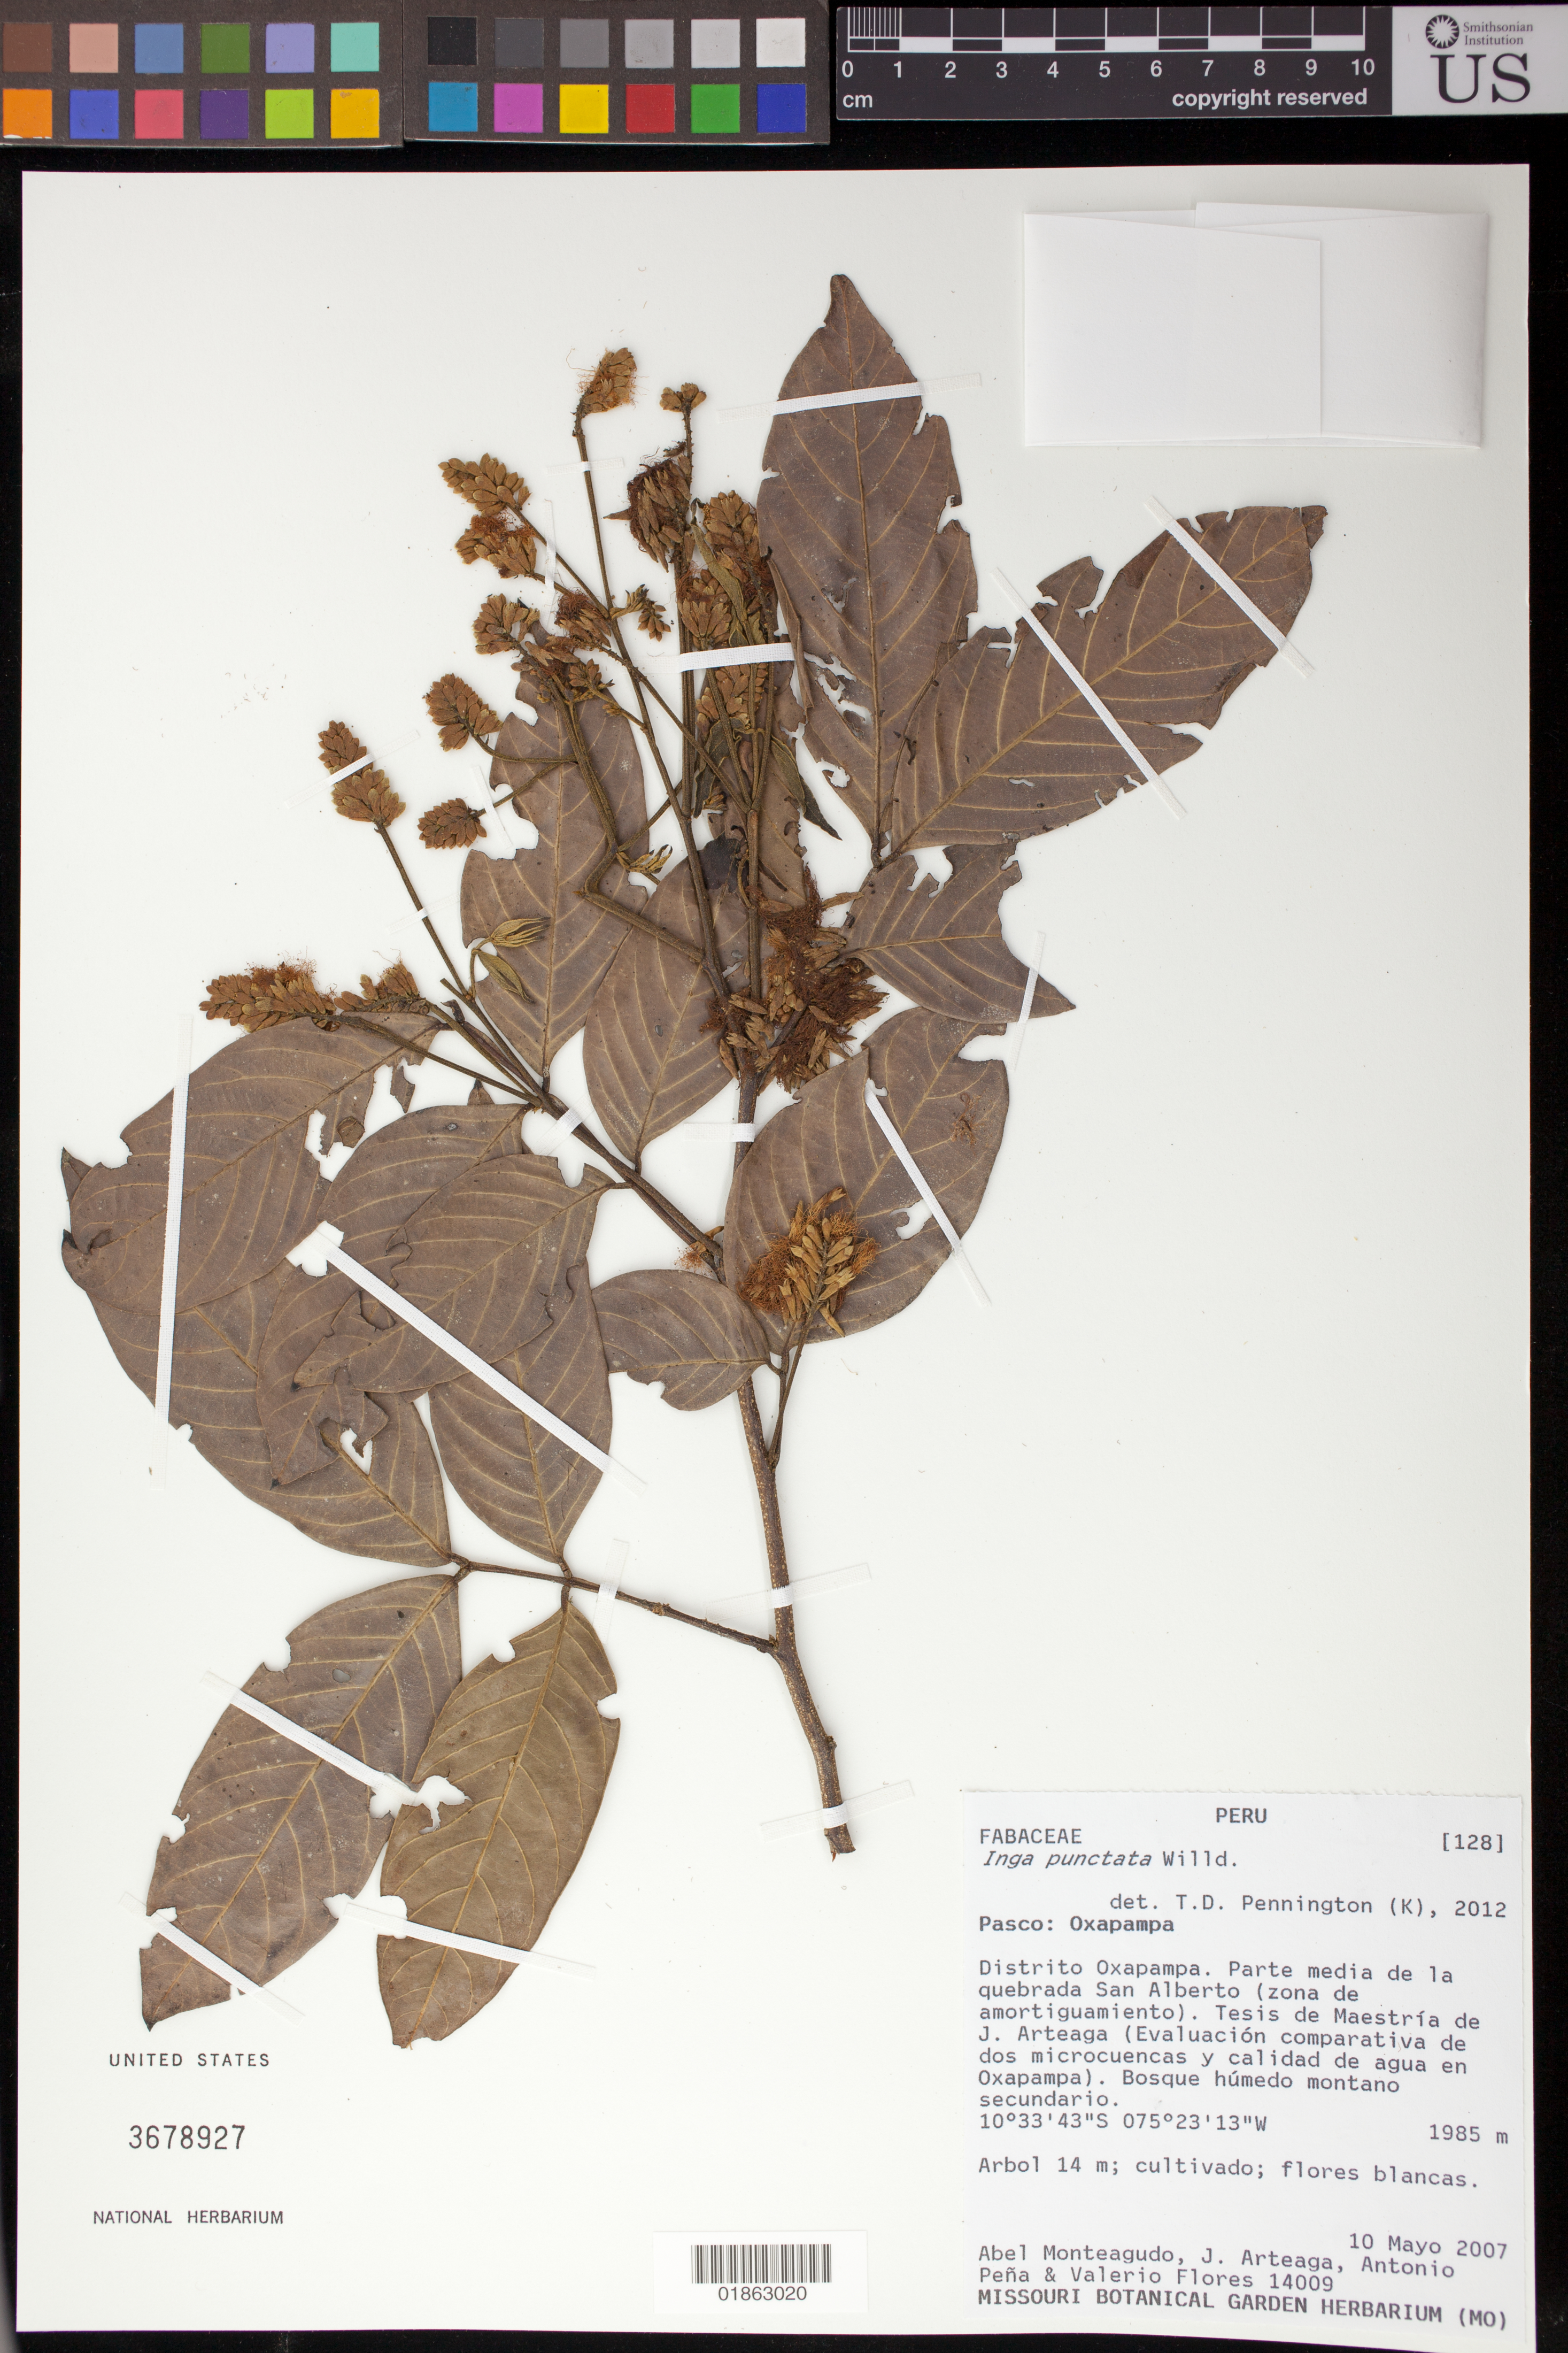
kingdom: Plantae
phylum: Tracheophyta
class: Magnoliopsida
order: Fabales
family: Fabaceae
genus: Inga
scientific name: Inga punctata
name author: Willd.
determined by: Pennington, T. D., (K)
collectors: A. Monteagudo, J. Arteaga, A. Peña & V. Flores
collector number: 14009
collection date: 2007-05-10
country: Peru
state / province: Pasco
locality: Distrito Oxapampa. Parte media de la quebrada San Alberto (zona de amortiguamiento)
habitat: Bosque humedo montano secundario.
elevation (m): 1985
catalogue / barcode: US 3678927